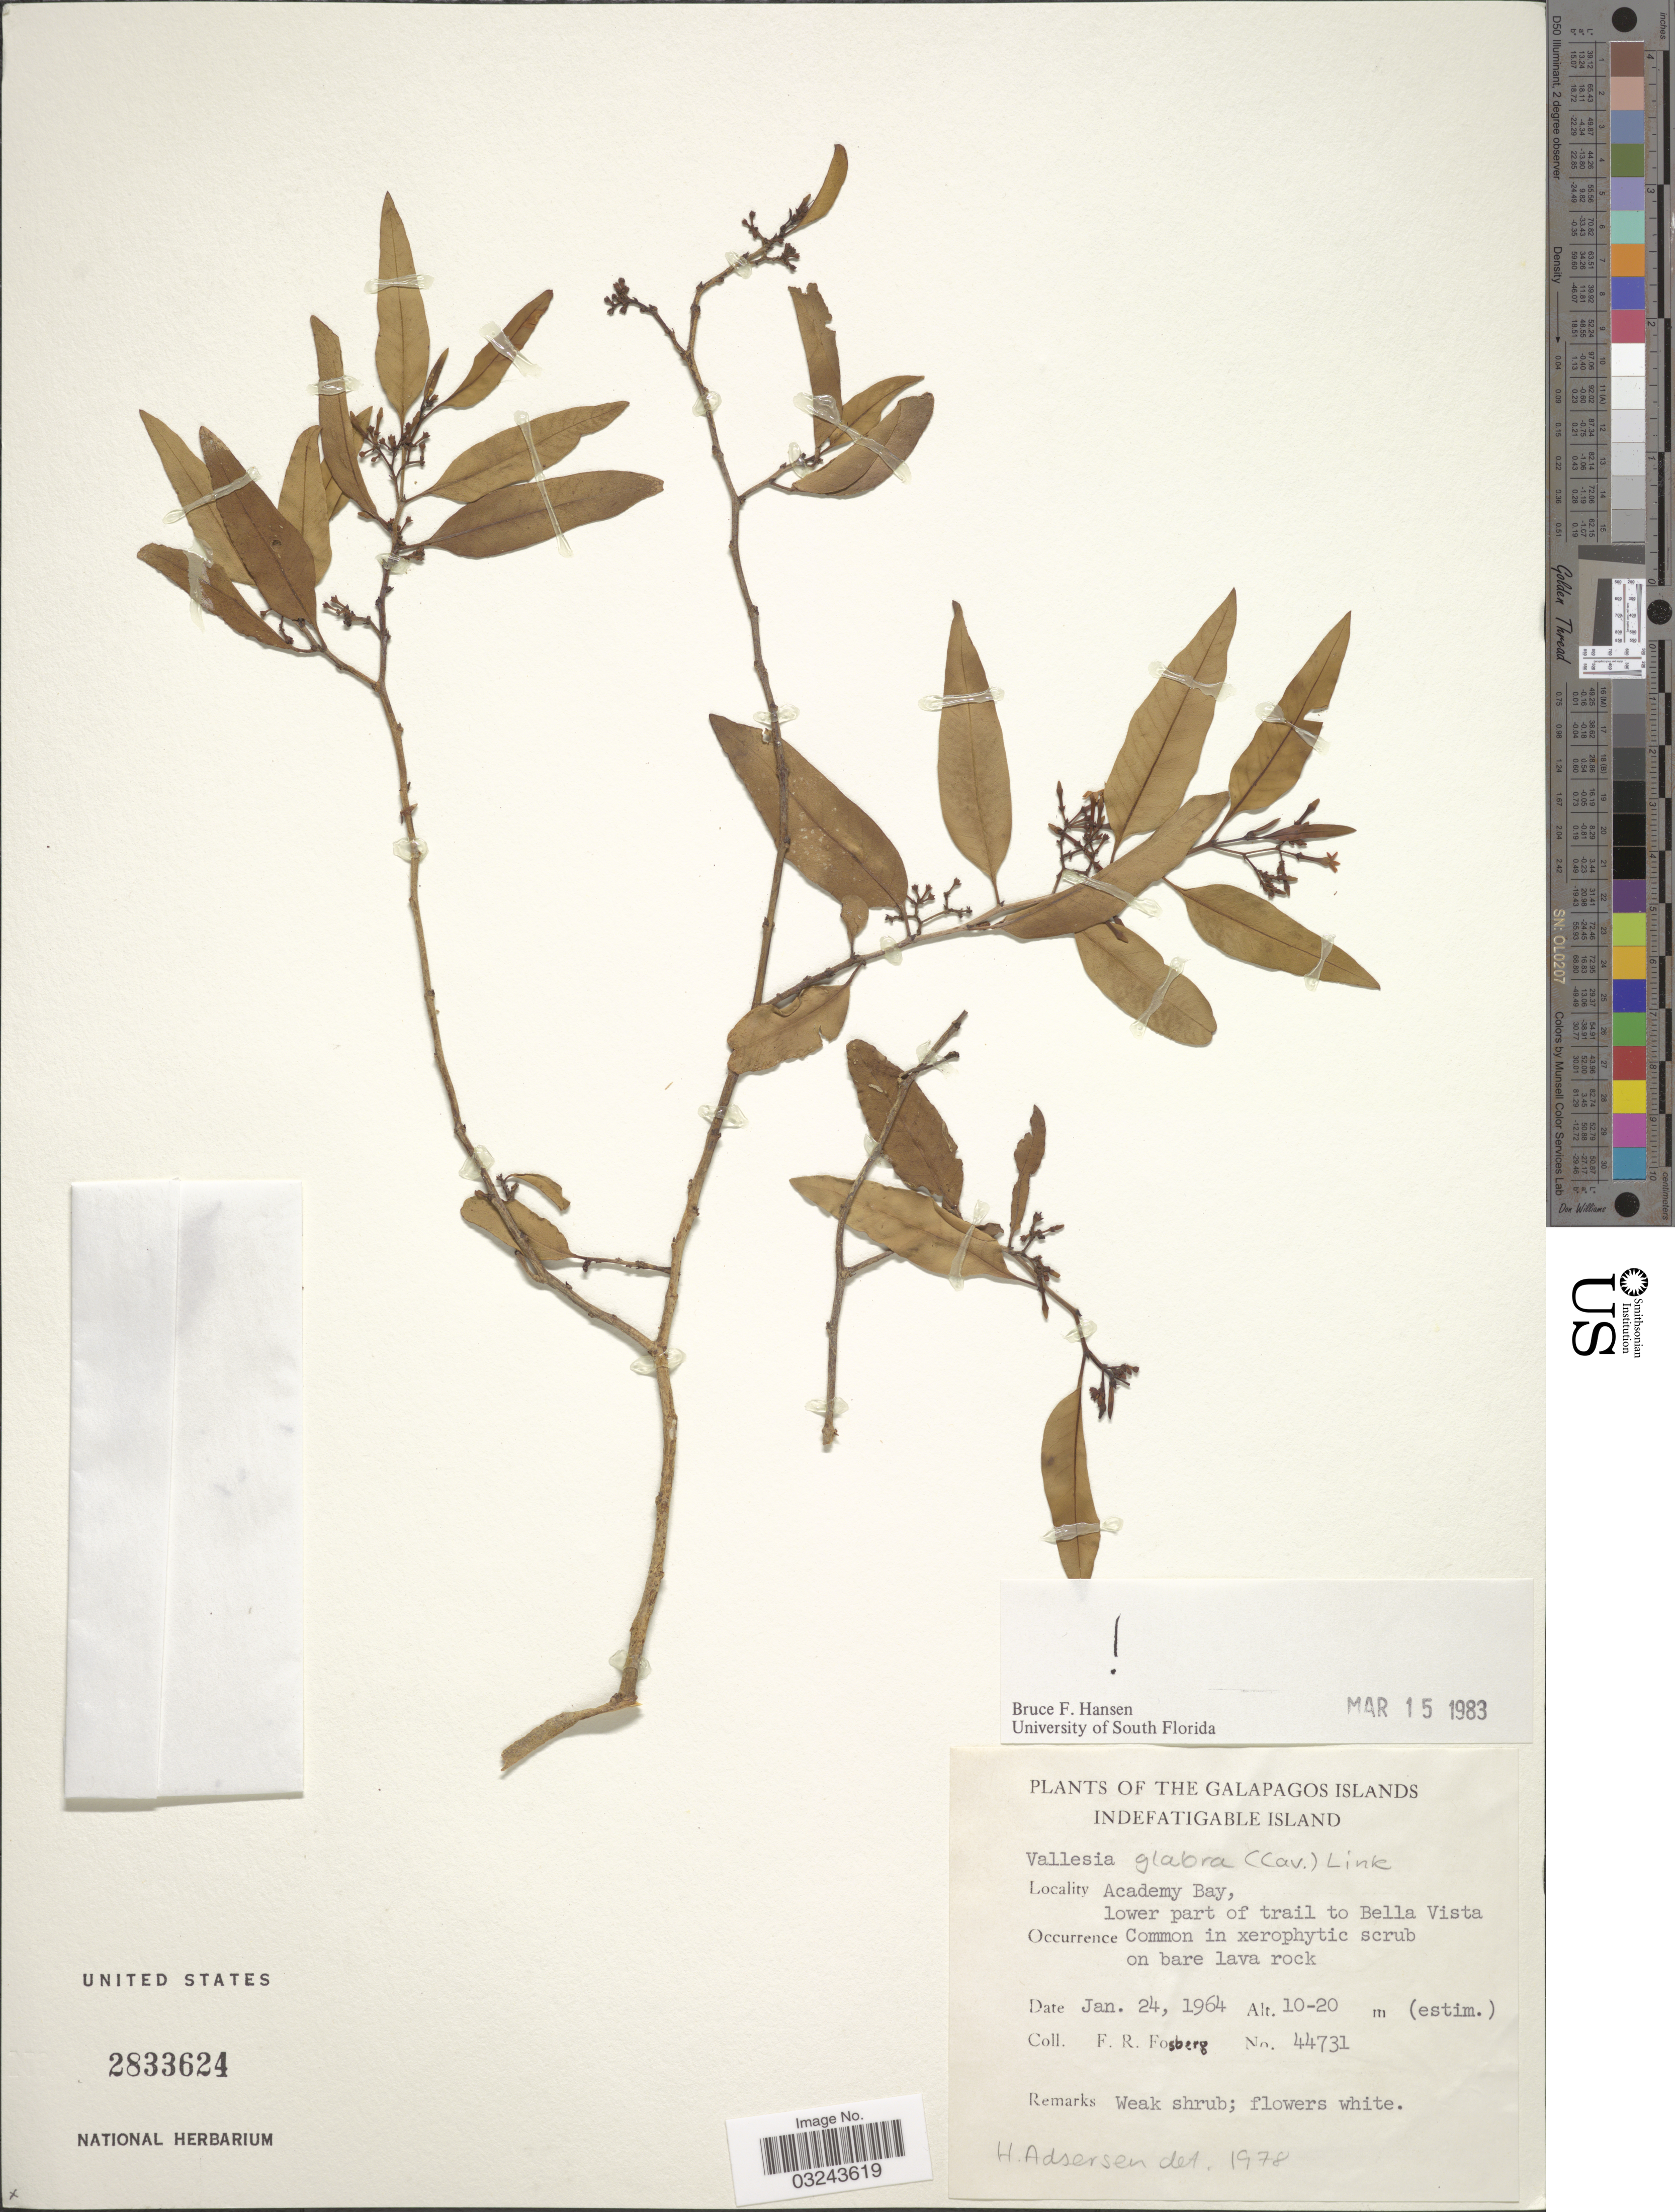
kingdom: Plantae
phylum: Tracheophyta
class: Magnoliopsida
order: Gentianales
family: Apocynaceae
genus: Vallesia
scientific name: Vallesia glabra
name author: (Cav.) Link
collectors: F. R. Fosberg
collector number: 44731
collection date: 1964-01-24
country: Ecuador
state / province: Colón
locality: The Galapagos Islands, Indefatigable Island, Academy Bay, lower part of trail to Bella Vista.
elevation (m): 10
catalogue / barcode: US 2833624